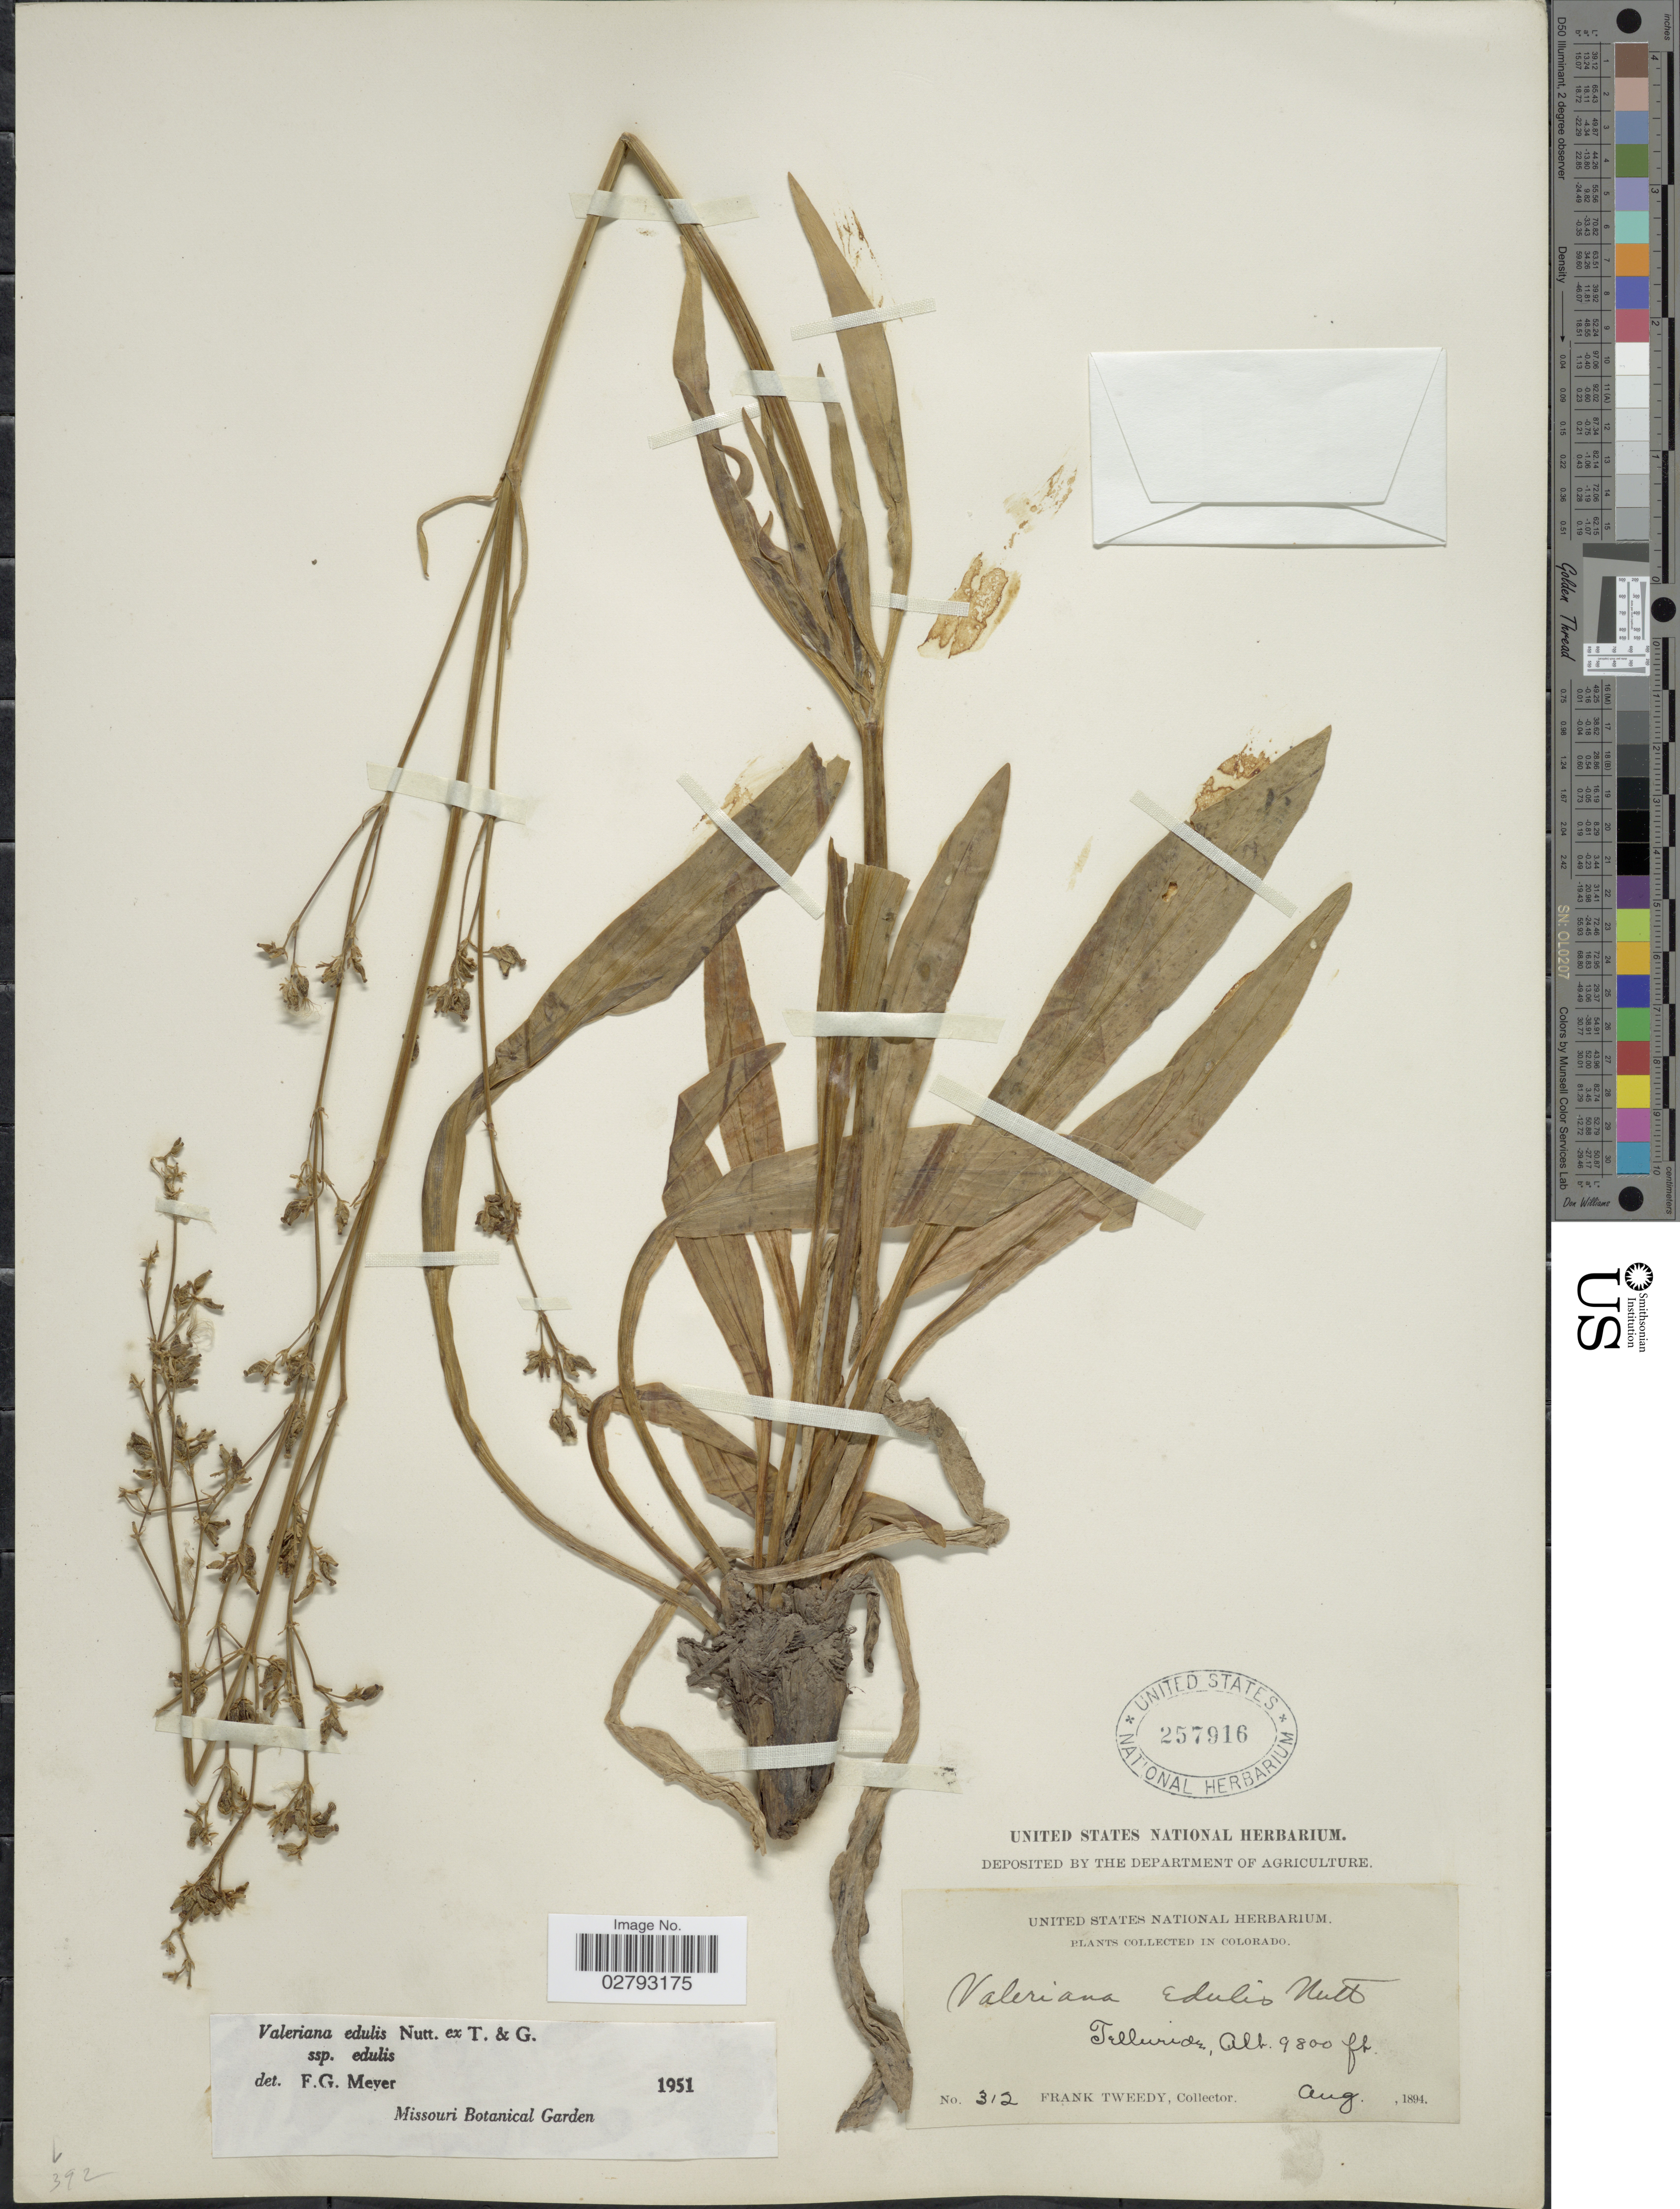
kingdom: Plantae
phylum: Tracheophyta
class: Magnoliopsida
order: Dipsacales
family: Caprifoliaceae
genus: Valeriana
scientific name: Valeriana edulis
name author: Nutt.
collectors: F. Tweedy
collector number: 312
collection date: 1894-08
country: United States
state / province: Colorado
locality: Telluride.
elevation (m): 2987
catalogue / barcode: US 257916